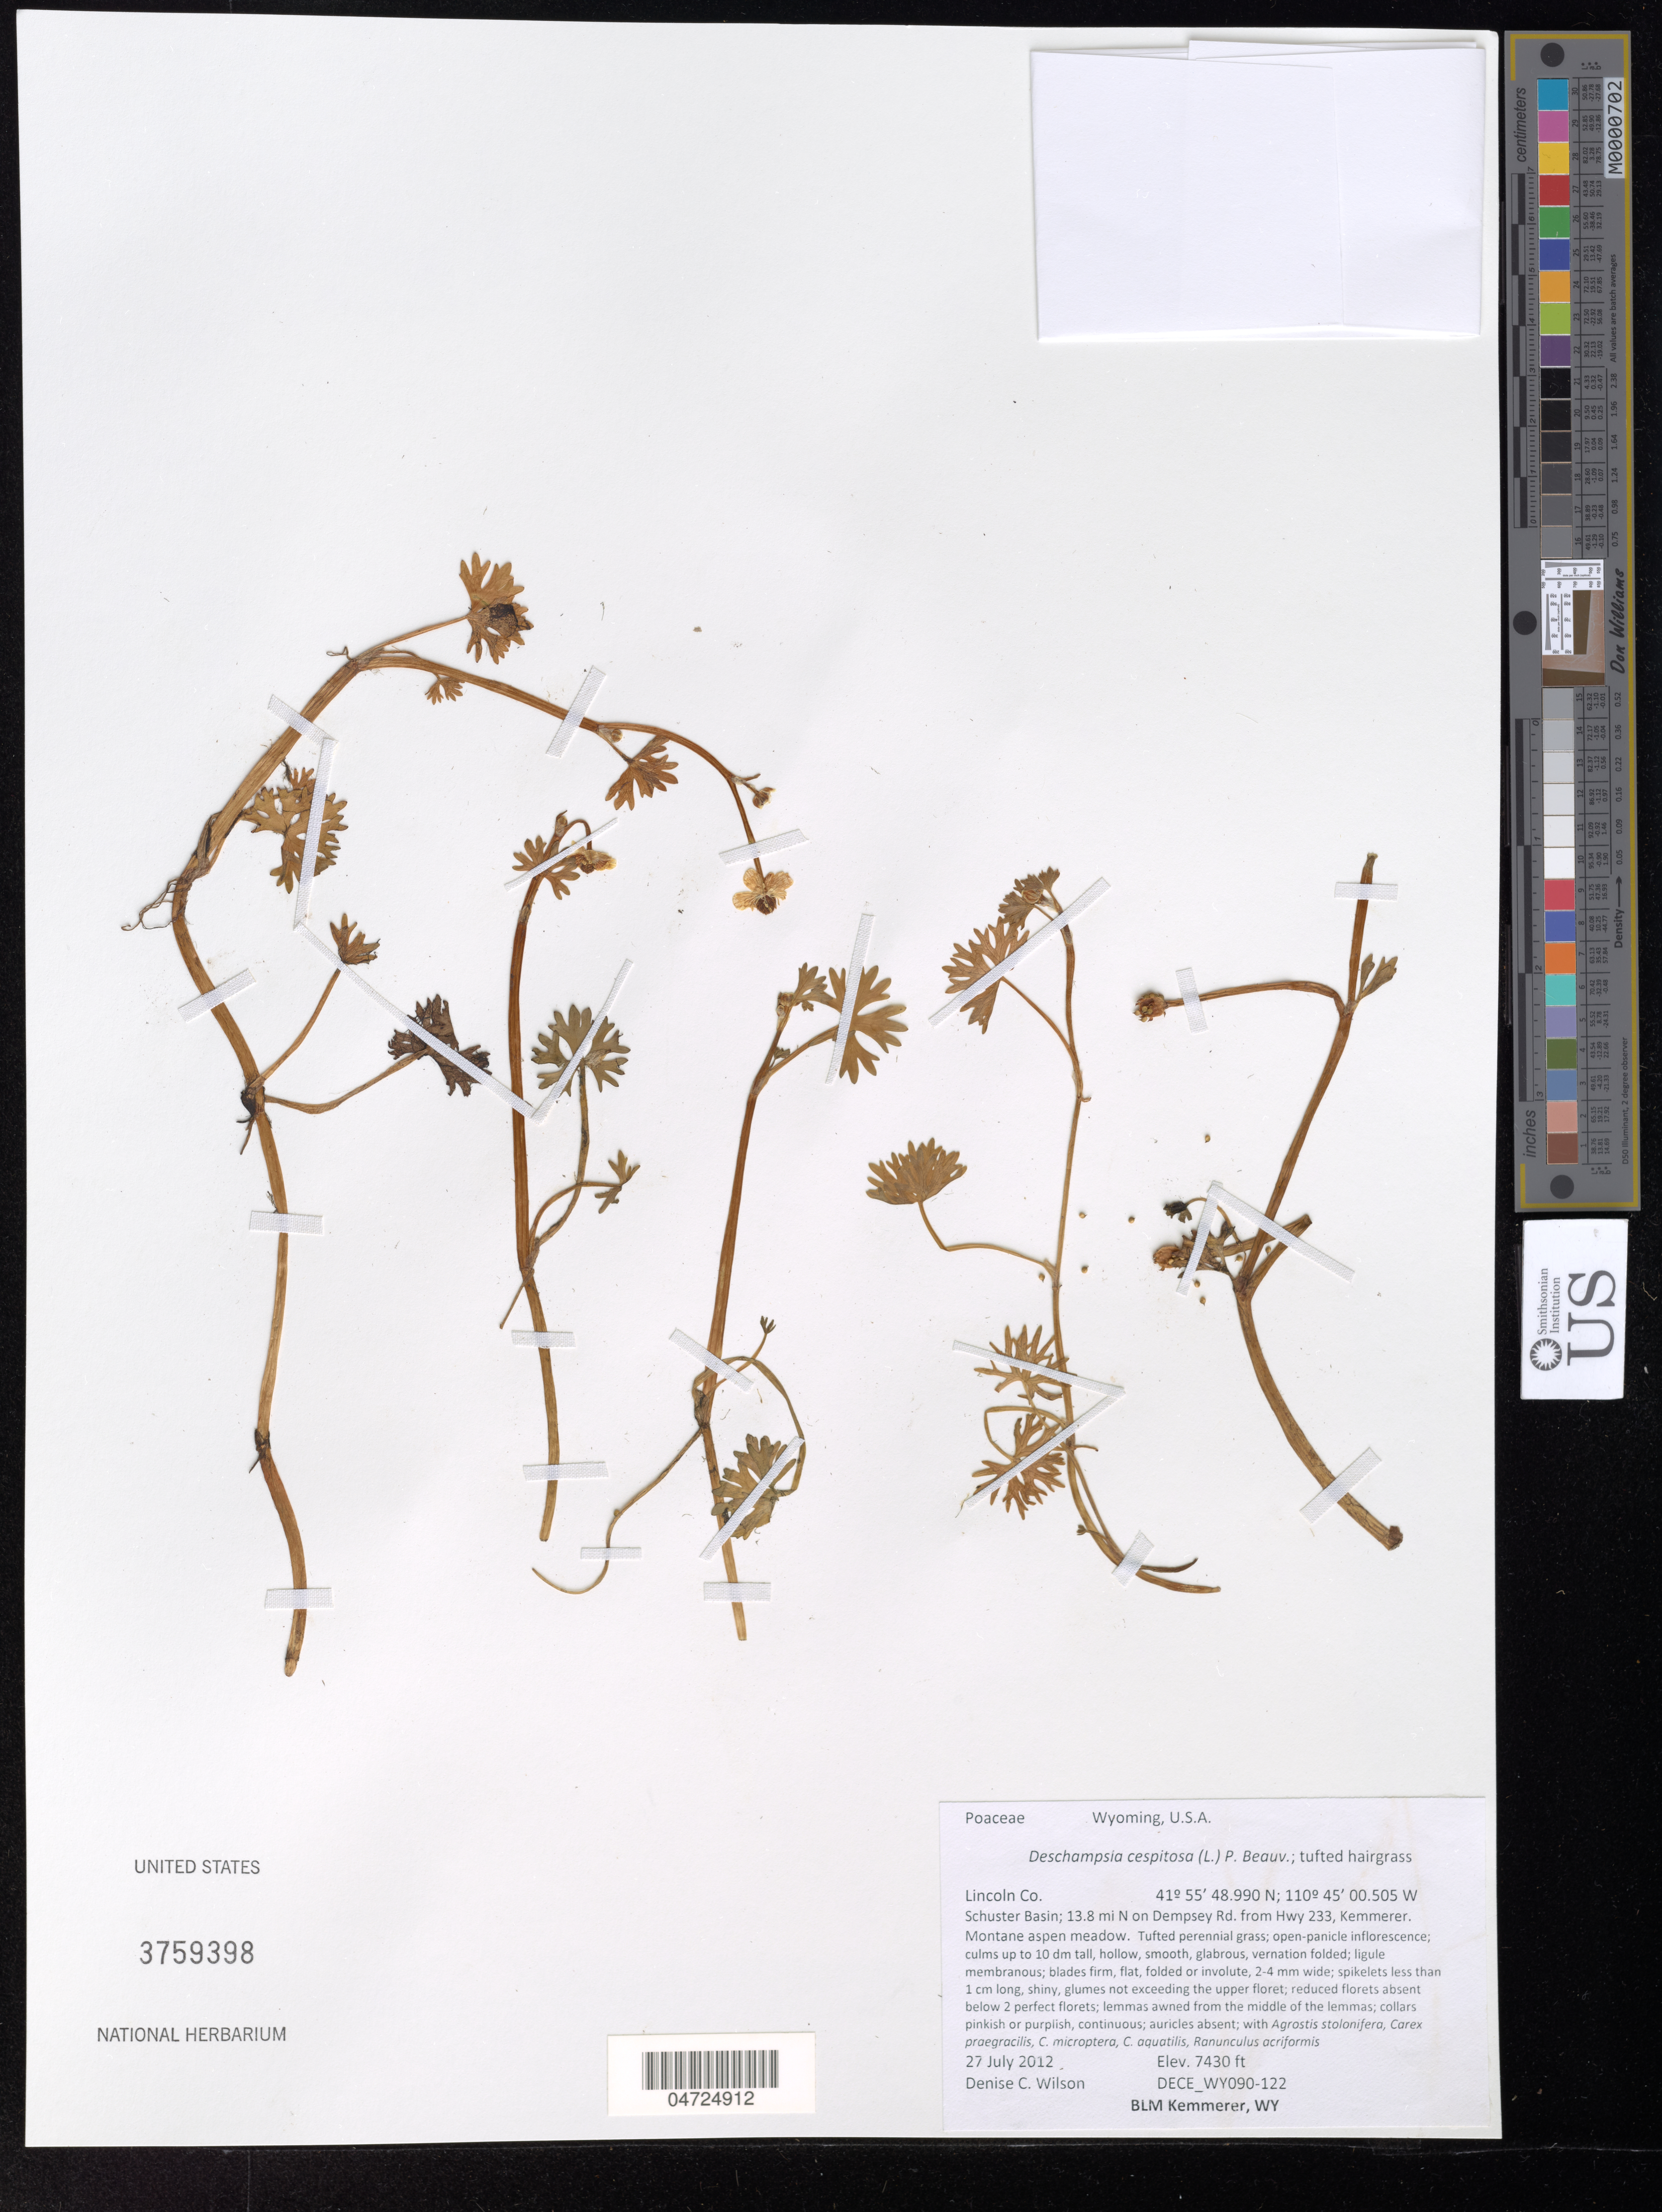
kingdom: Plantae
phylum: Tracheophyta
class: Liliopsida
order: Poales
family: Poaceae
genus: Deschampsia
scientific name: Deschampsia cespitosa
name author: (L.) P. Beauv.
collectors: D. Wilson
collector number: DECE_WY090-122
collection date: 2012-07-27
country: United States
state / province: Wyoming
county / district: Lincoln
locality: Lincoln Co. Schuster Basin; 13.8 mi N on Dempsey Rd. from Hwy 233, Kemmerer.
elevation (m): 2265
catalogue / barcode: US 3759398